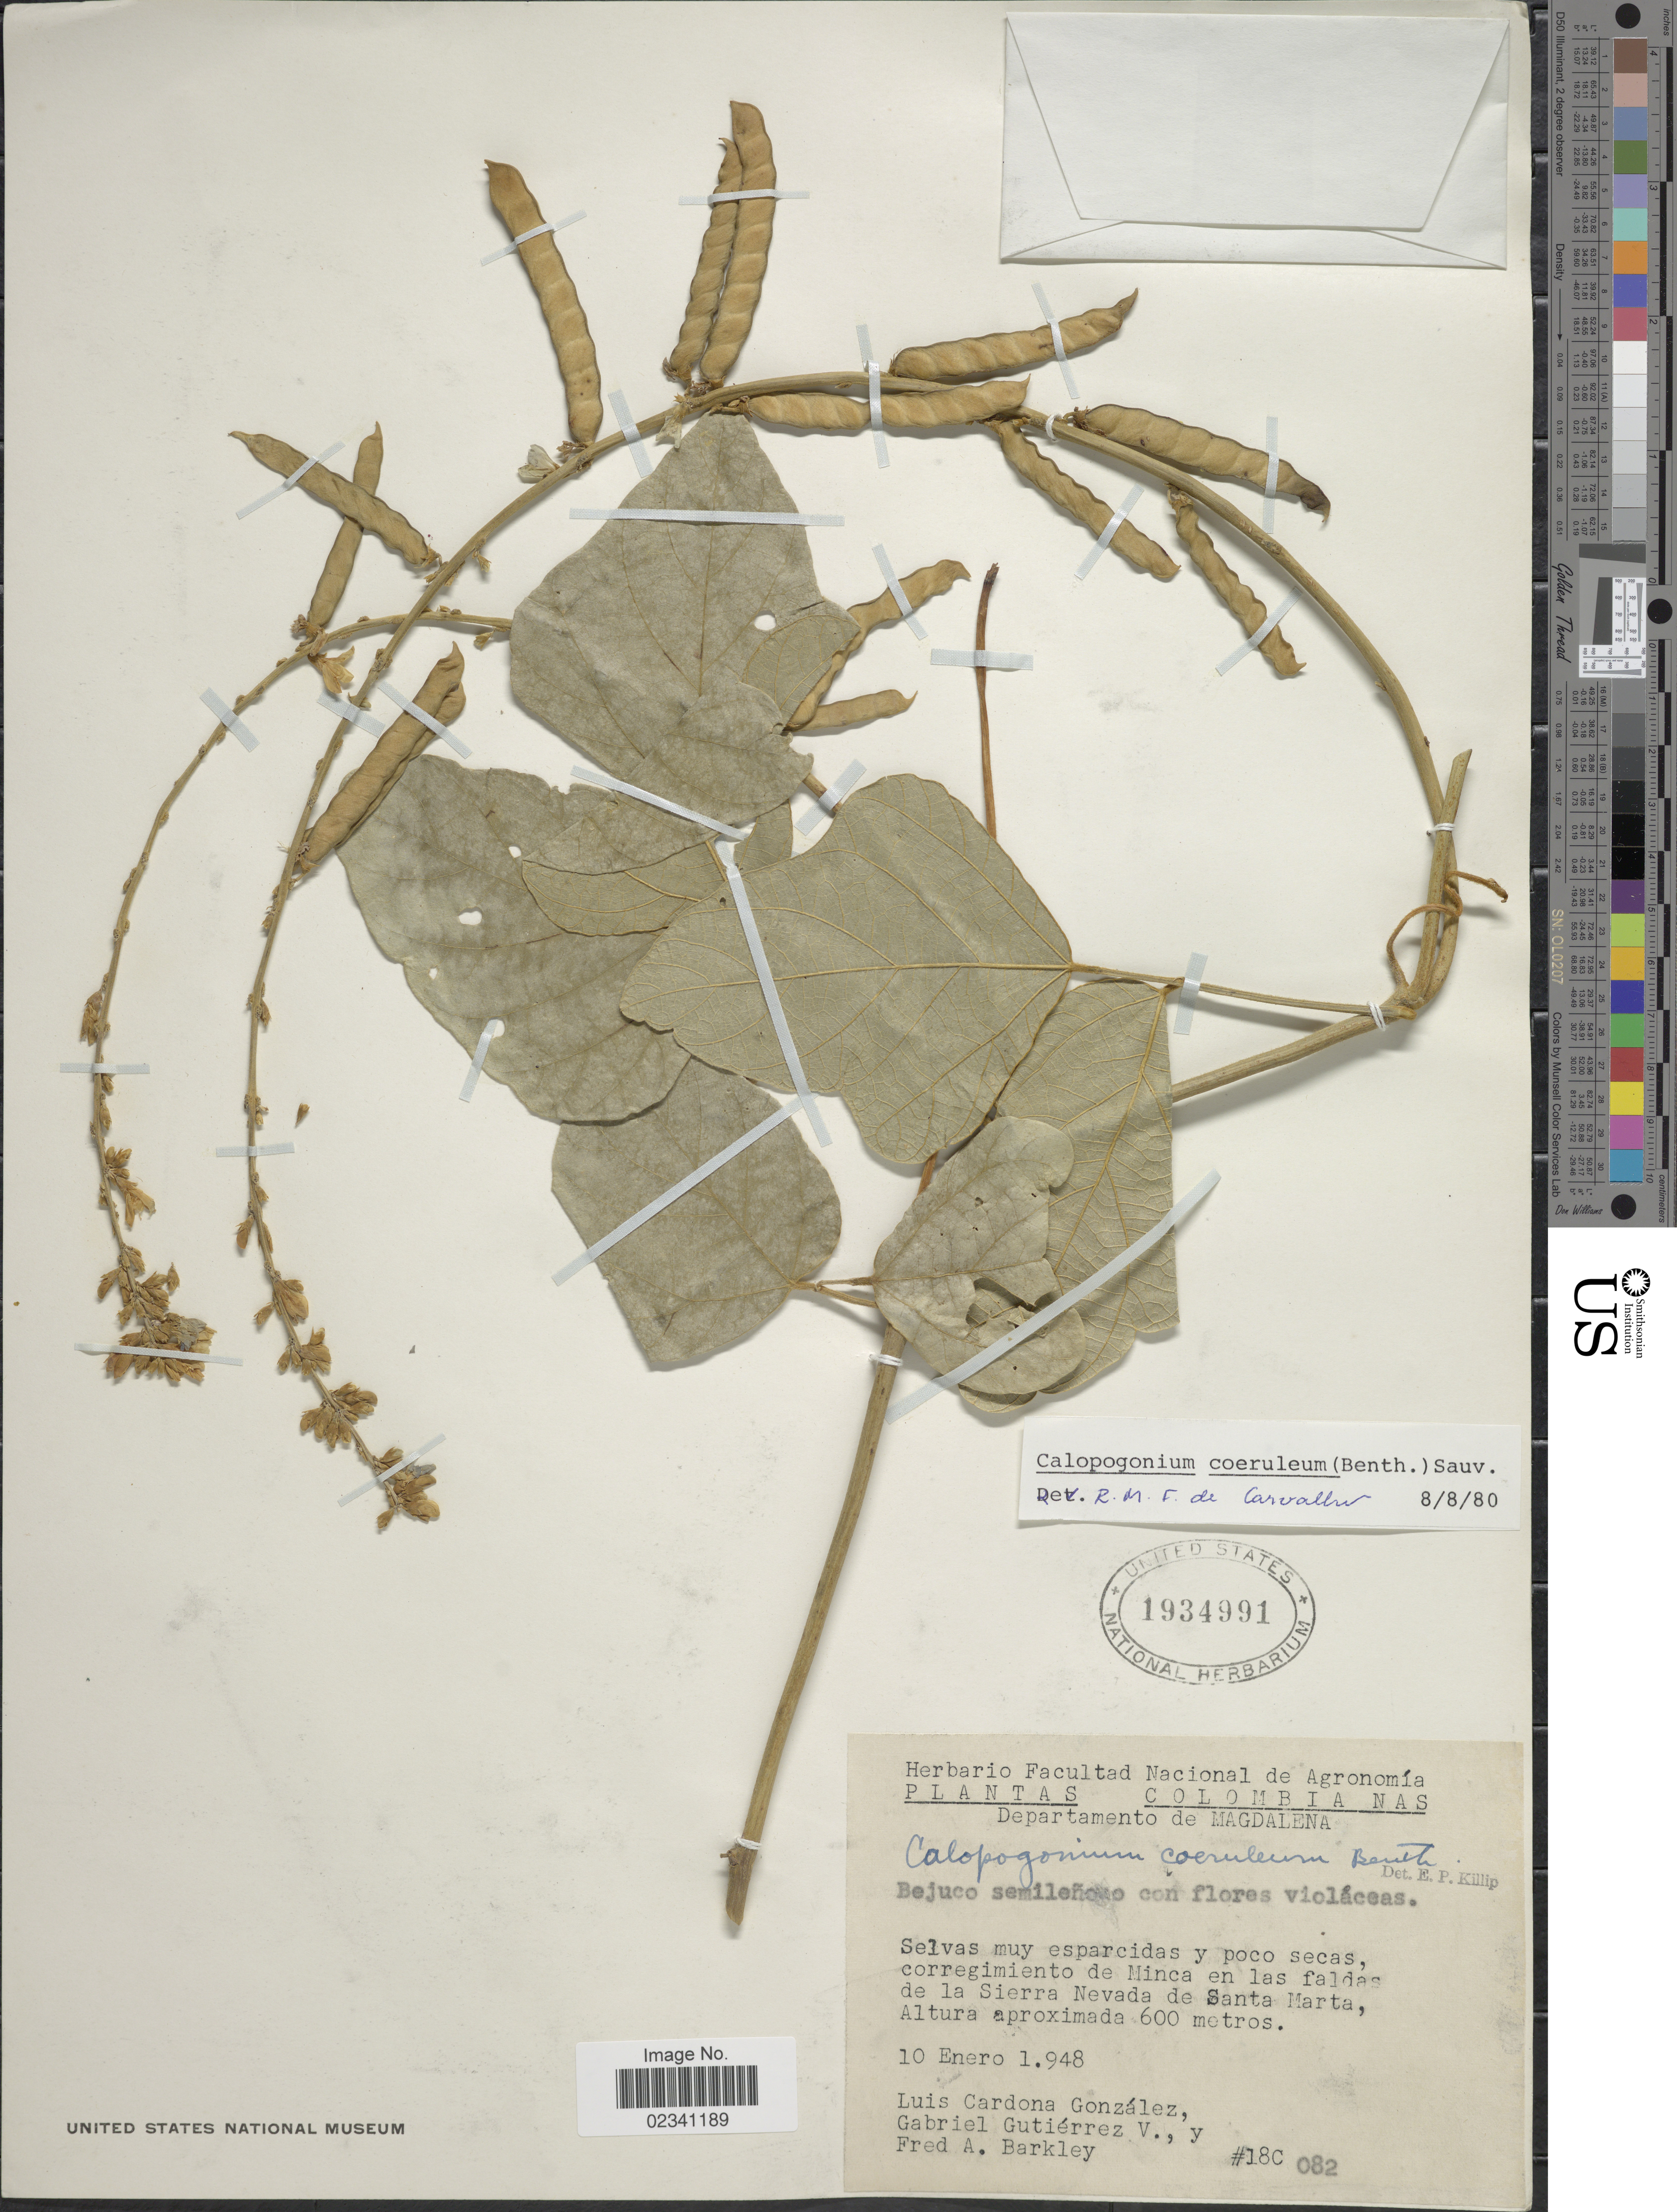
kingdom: Plantae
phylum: Tracheophyta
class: Magnoliopsida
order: Fabales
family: Fabaceae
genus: Calopogonium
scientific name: Calopogonium caeruleum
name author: (Benth.) C. Wright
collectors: L. Cardona Gonzalez, G. Gutiérrez V. & F. A. Barkley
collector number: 18C082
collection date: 1948-01-10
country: Colombia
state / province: Magdalena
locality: Selvas muy esparcidas y poco secas, corregimiento de Minca en las faldas de la Sierra Nevada de Santa Marta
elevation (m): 600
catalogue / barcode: US 1934991